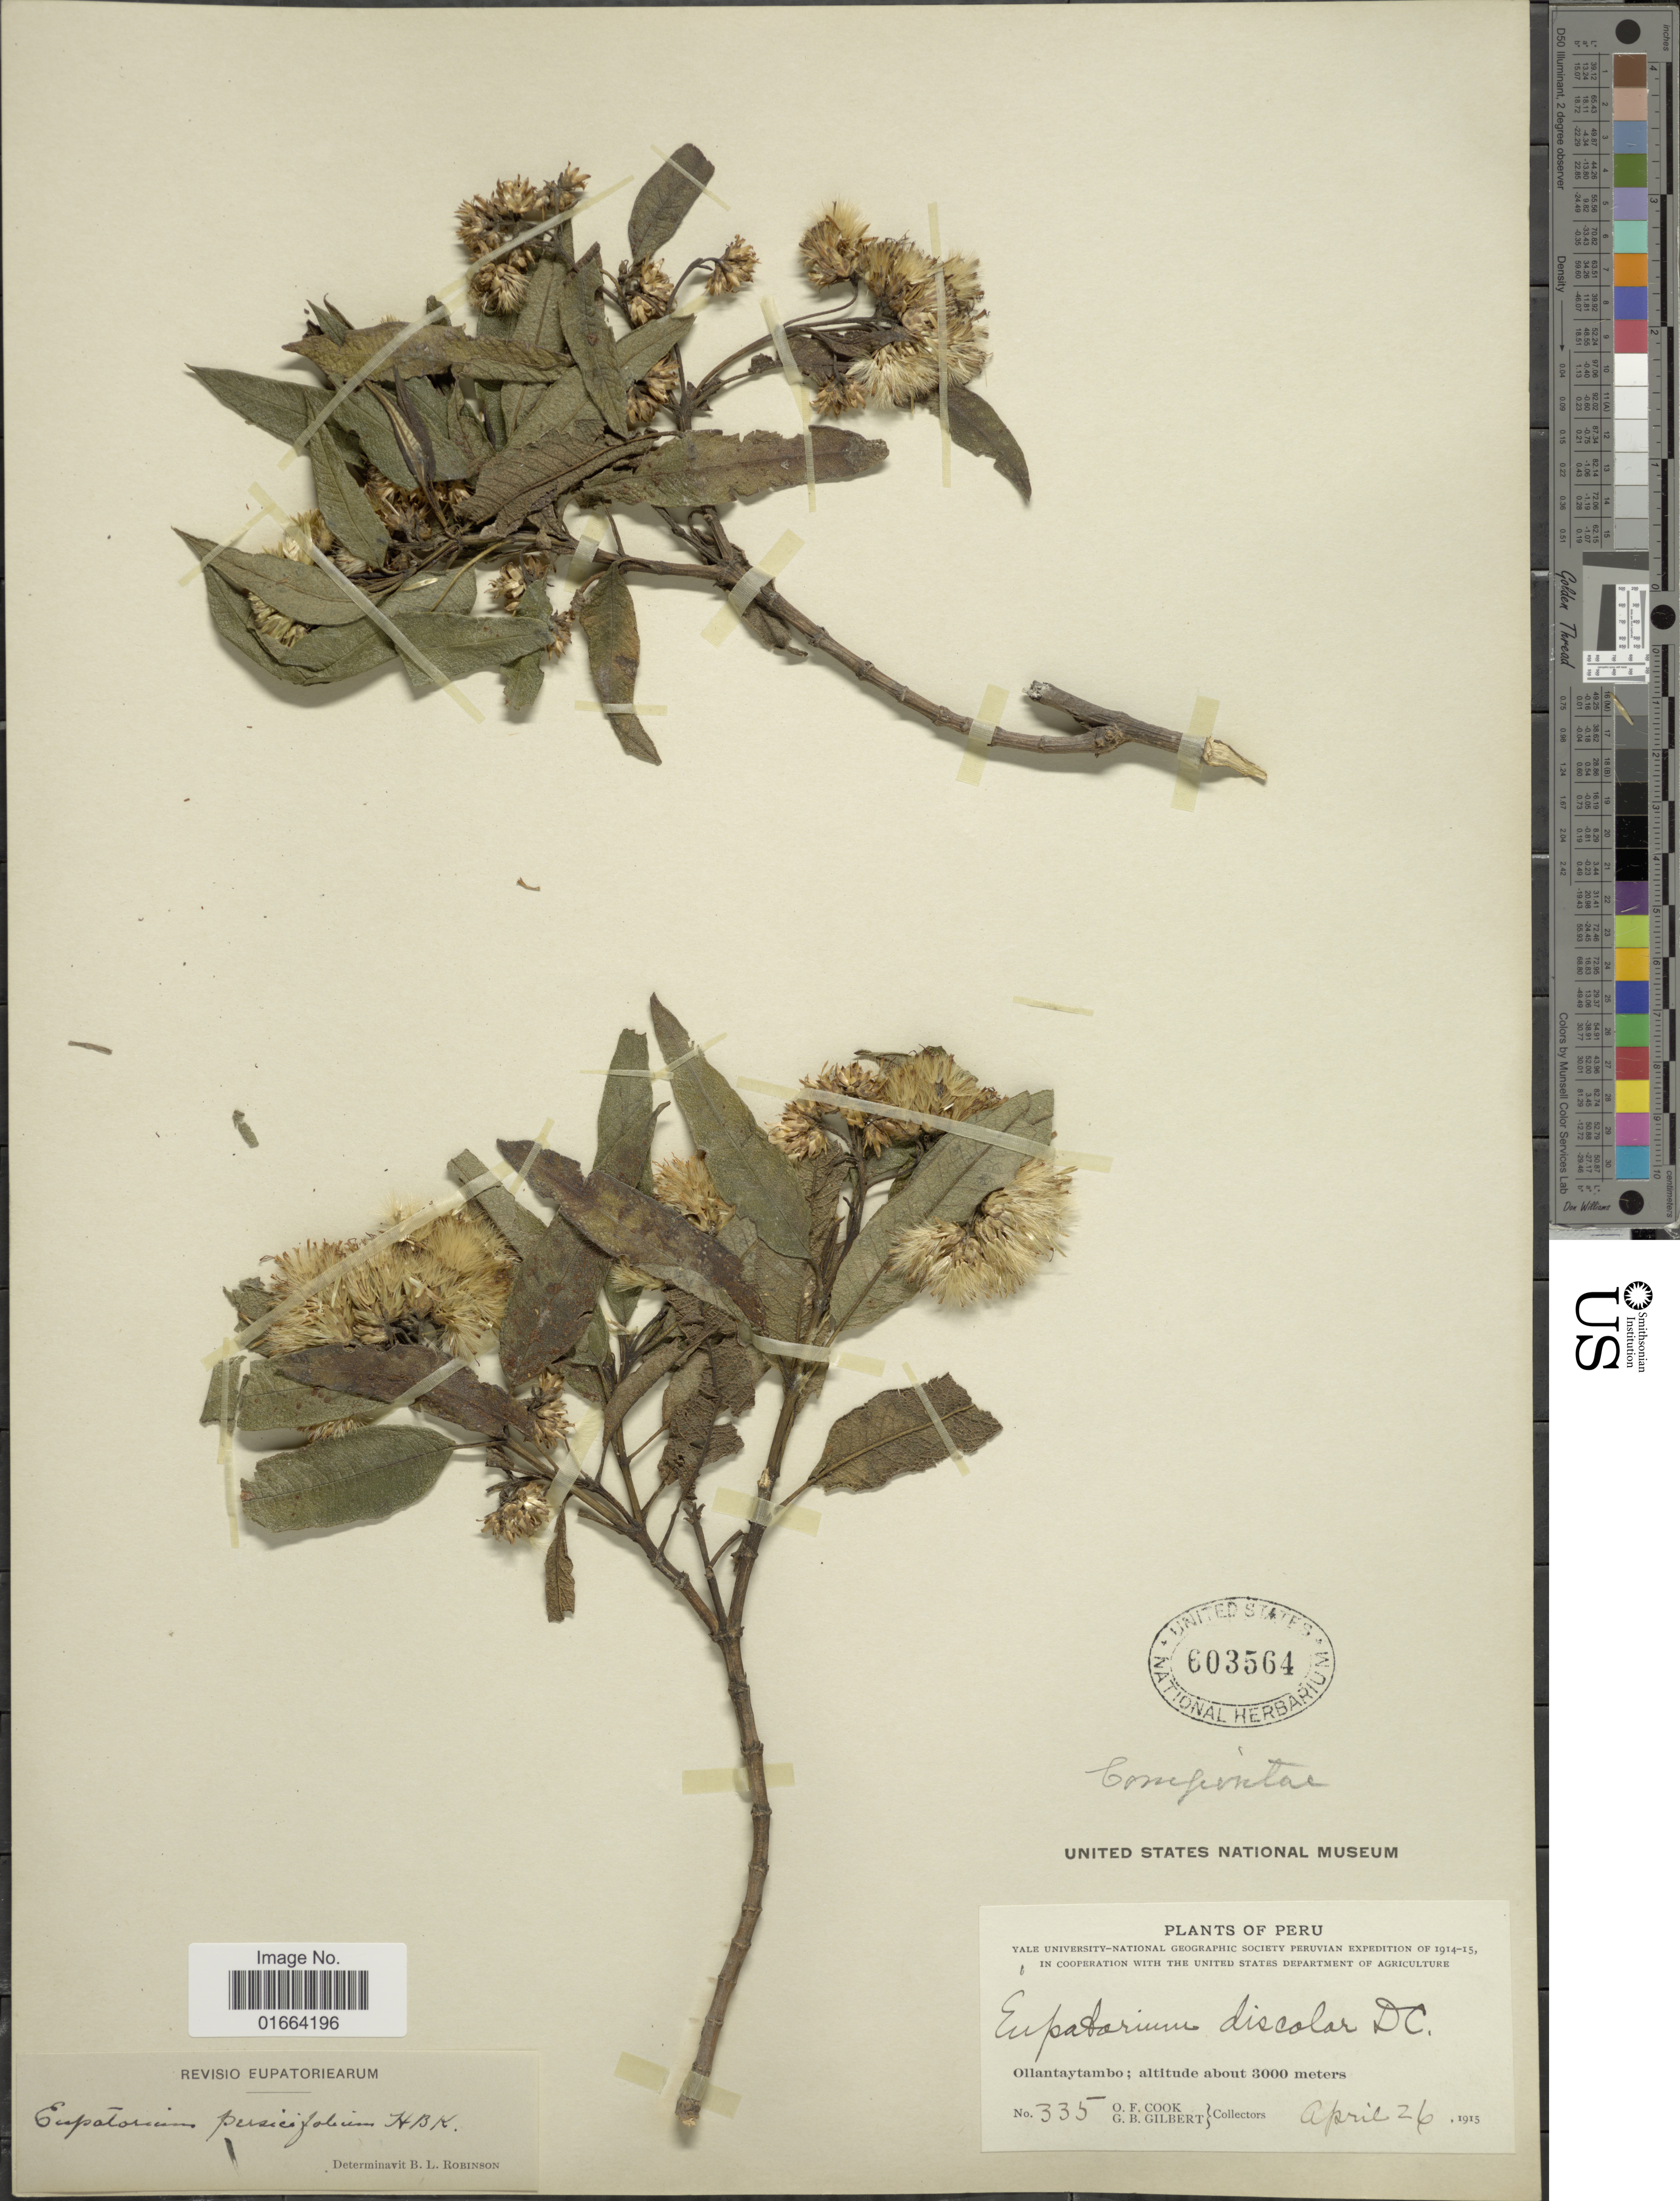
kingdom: Plantae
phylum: Tracheophyta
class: Magnoliopsida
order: Asterales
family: Asteraceae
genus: Aristeguietia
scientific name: Aristeguietia discolor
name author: (DC.) R.M. King & H. Rob.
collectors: O. F. Cook & G. B. Gilbert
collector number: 335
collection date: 1915-04-26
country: Peru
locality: Ollantaytambo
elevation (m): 3000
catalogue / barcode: US 603564